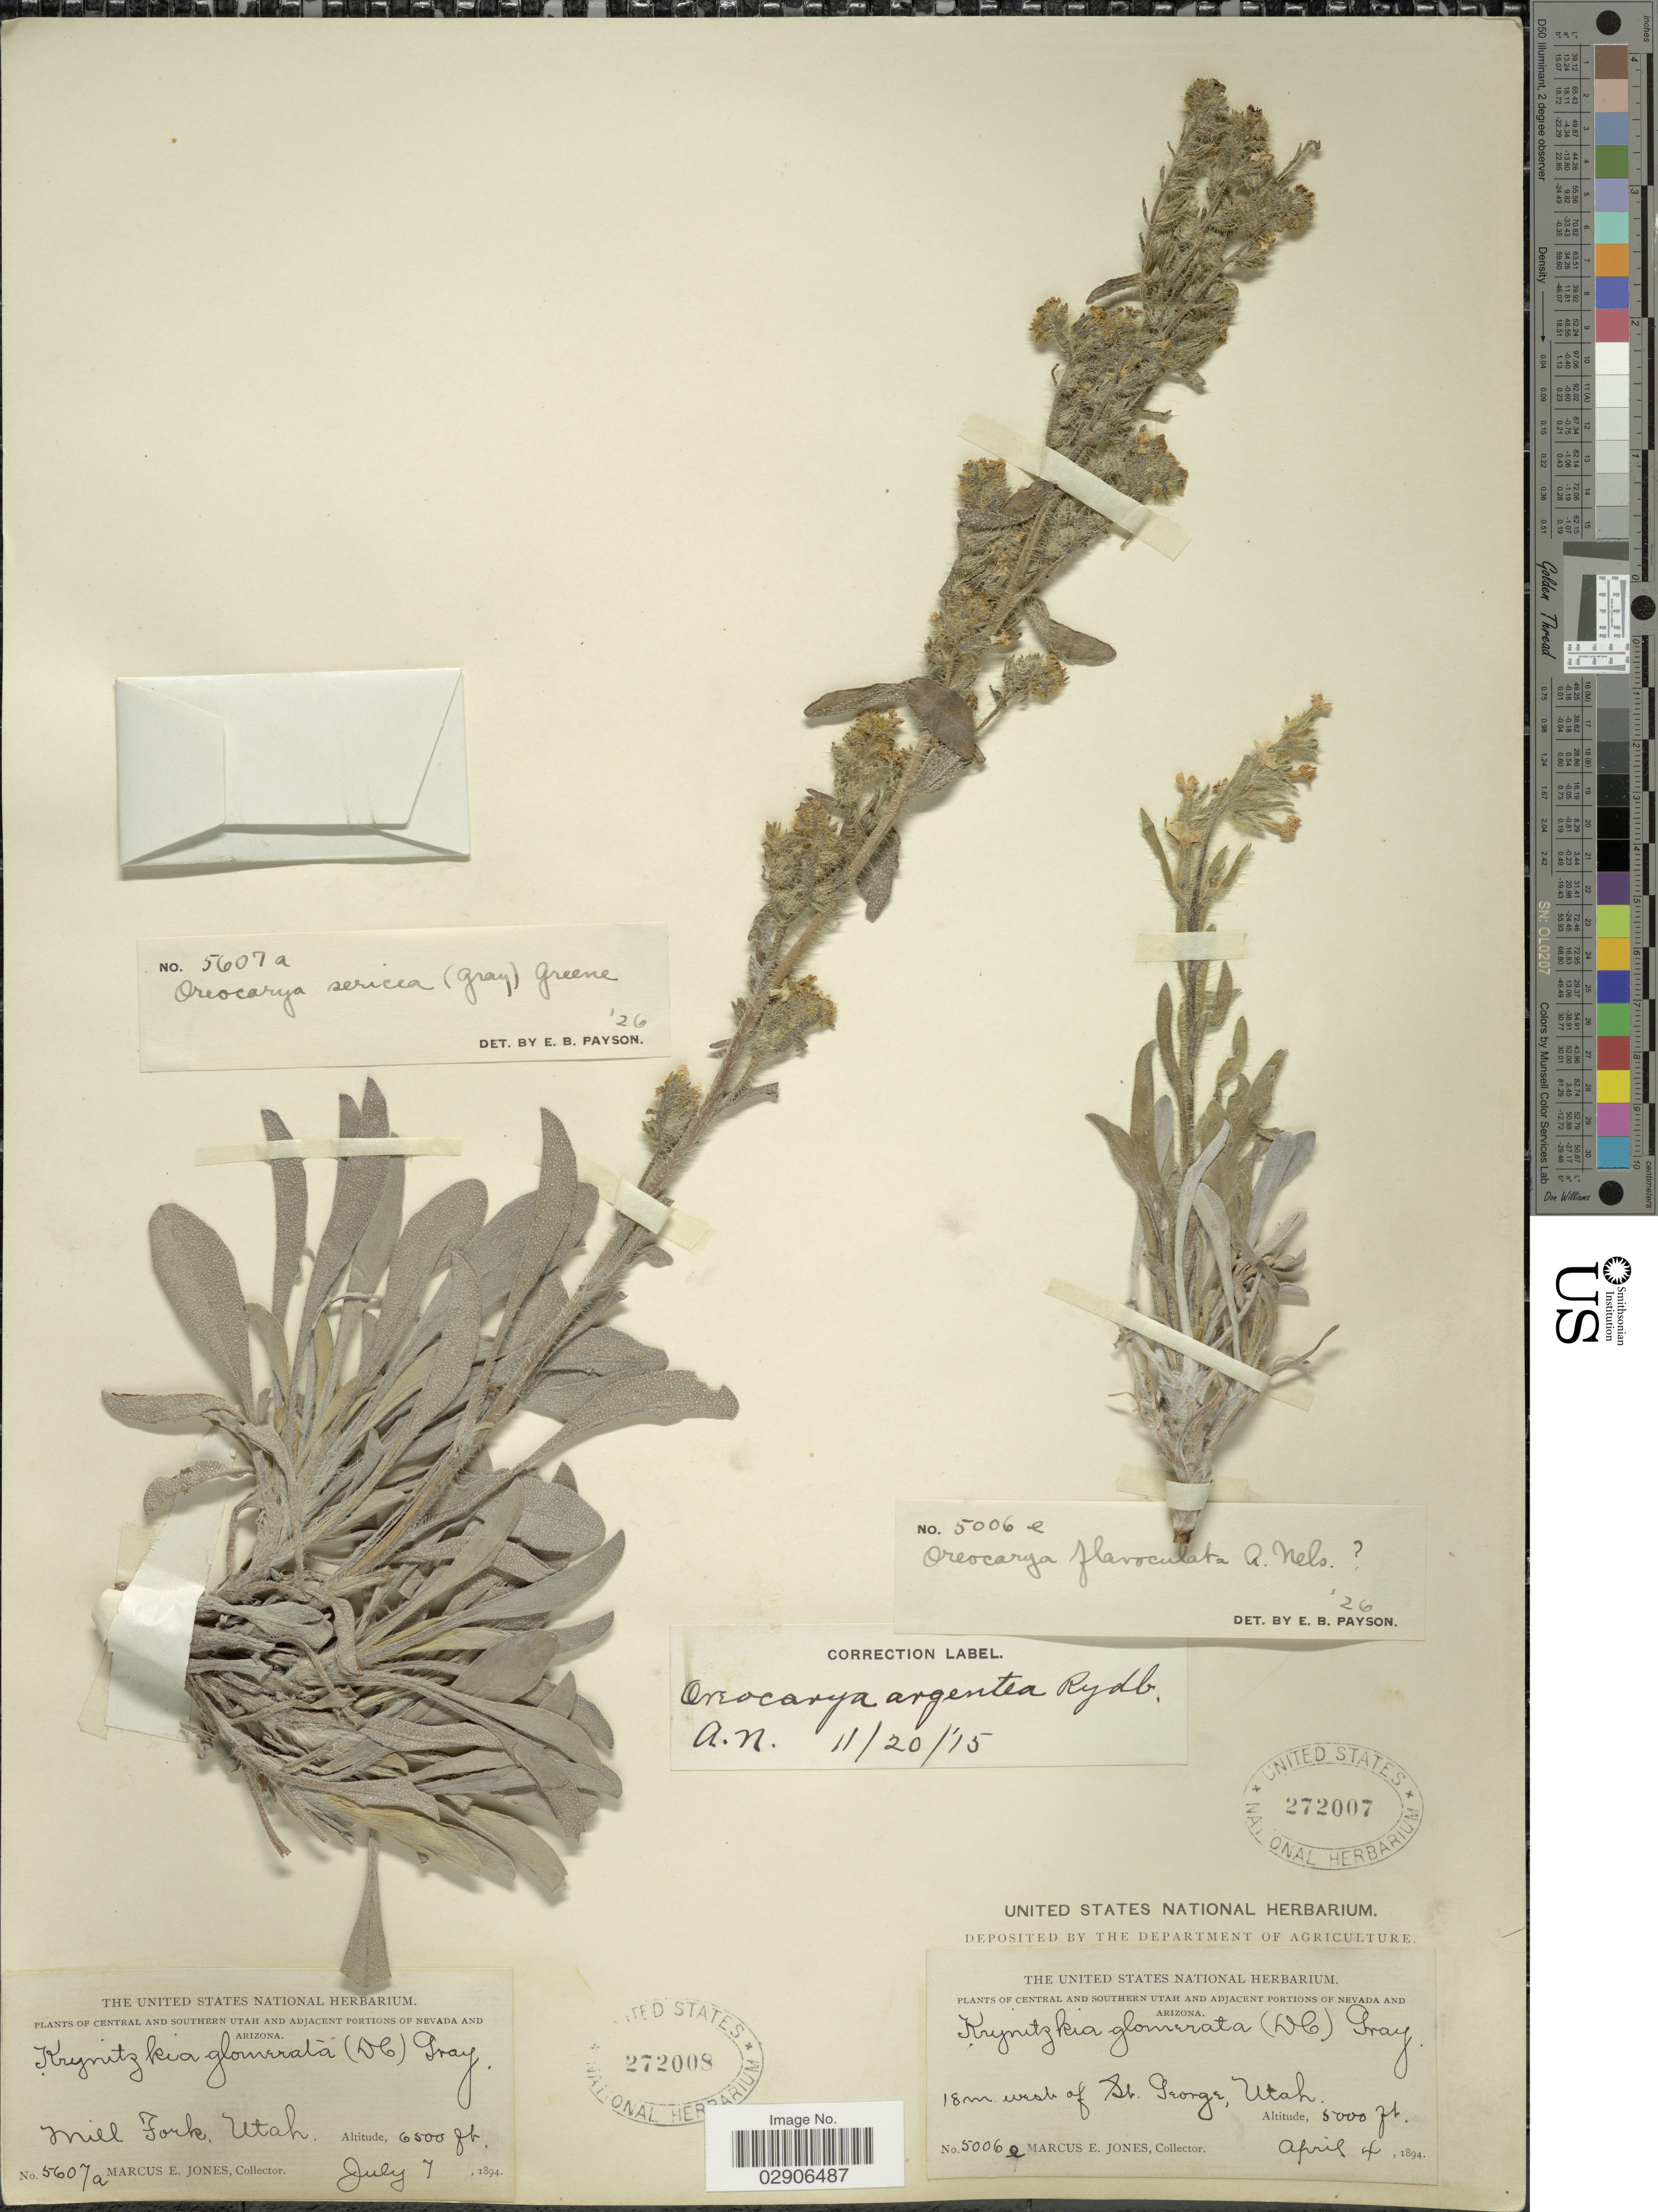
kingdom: Plantae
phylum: Tracheophyta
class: Magnoliopsida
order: Boraginales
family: Boraginaceae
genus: Oreocarya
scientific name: Oreocarya sericea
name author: (A. Gray) Greene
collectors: M. E. Jones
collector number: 5006e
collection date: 1894-04-04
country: United States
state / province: Utah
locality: Central and Southern Utah. 18 m. west of St. George.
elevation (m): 1524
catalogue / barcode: US 272007-2